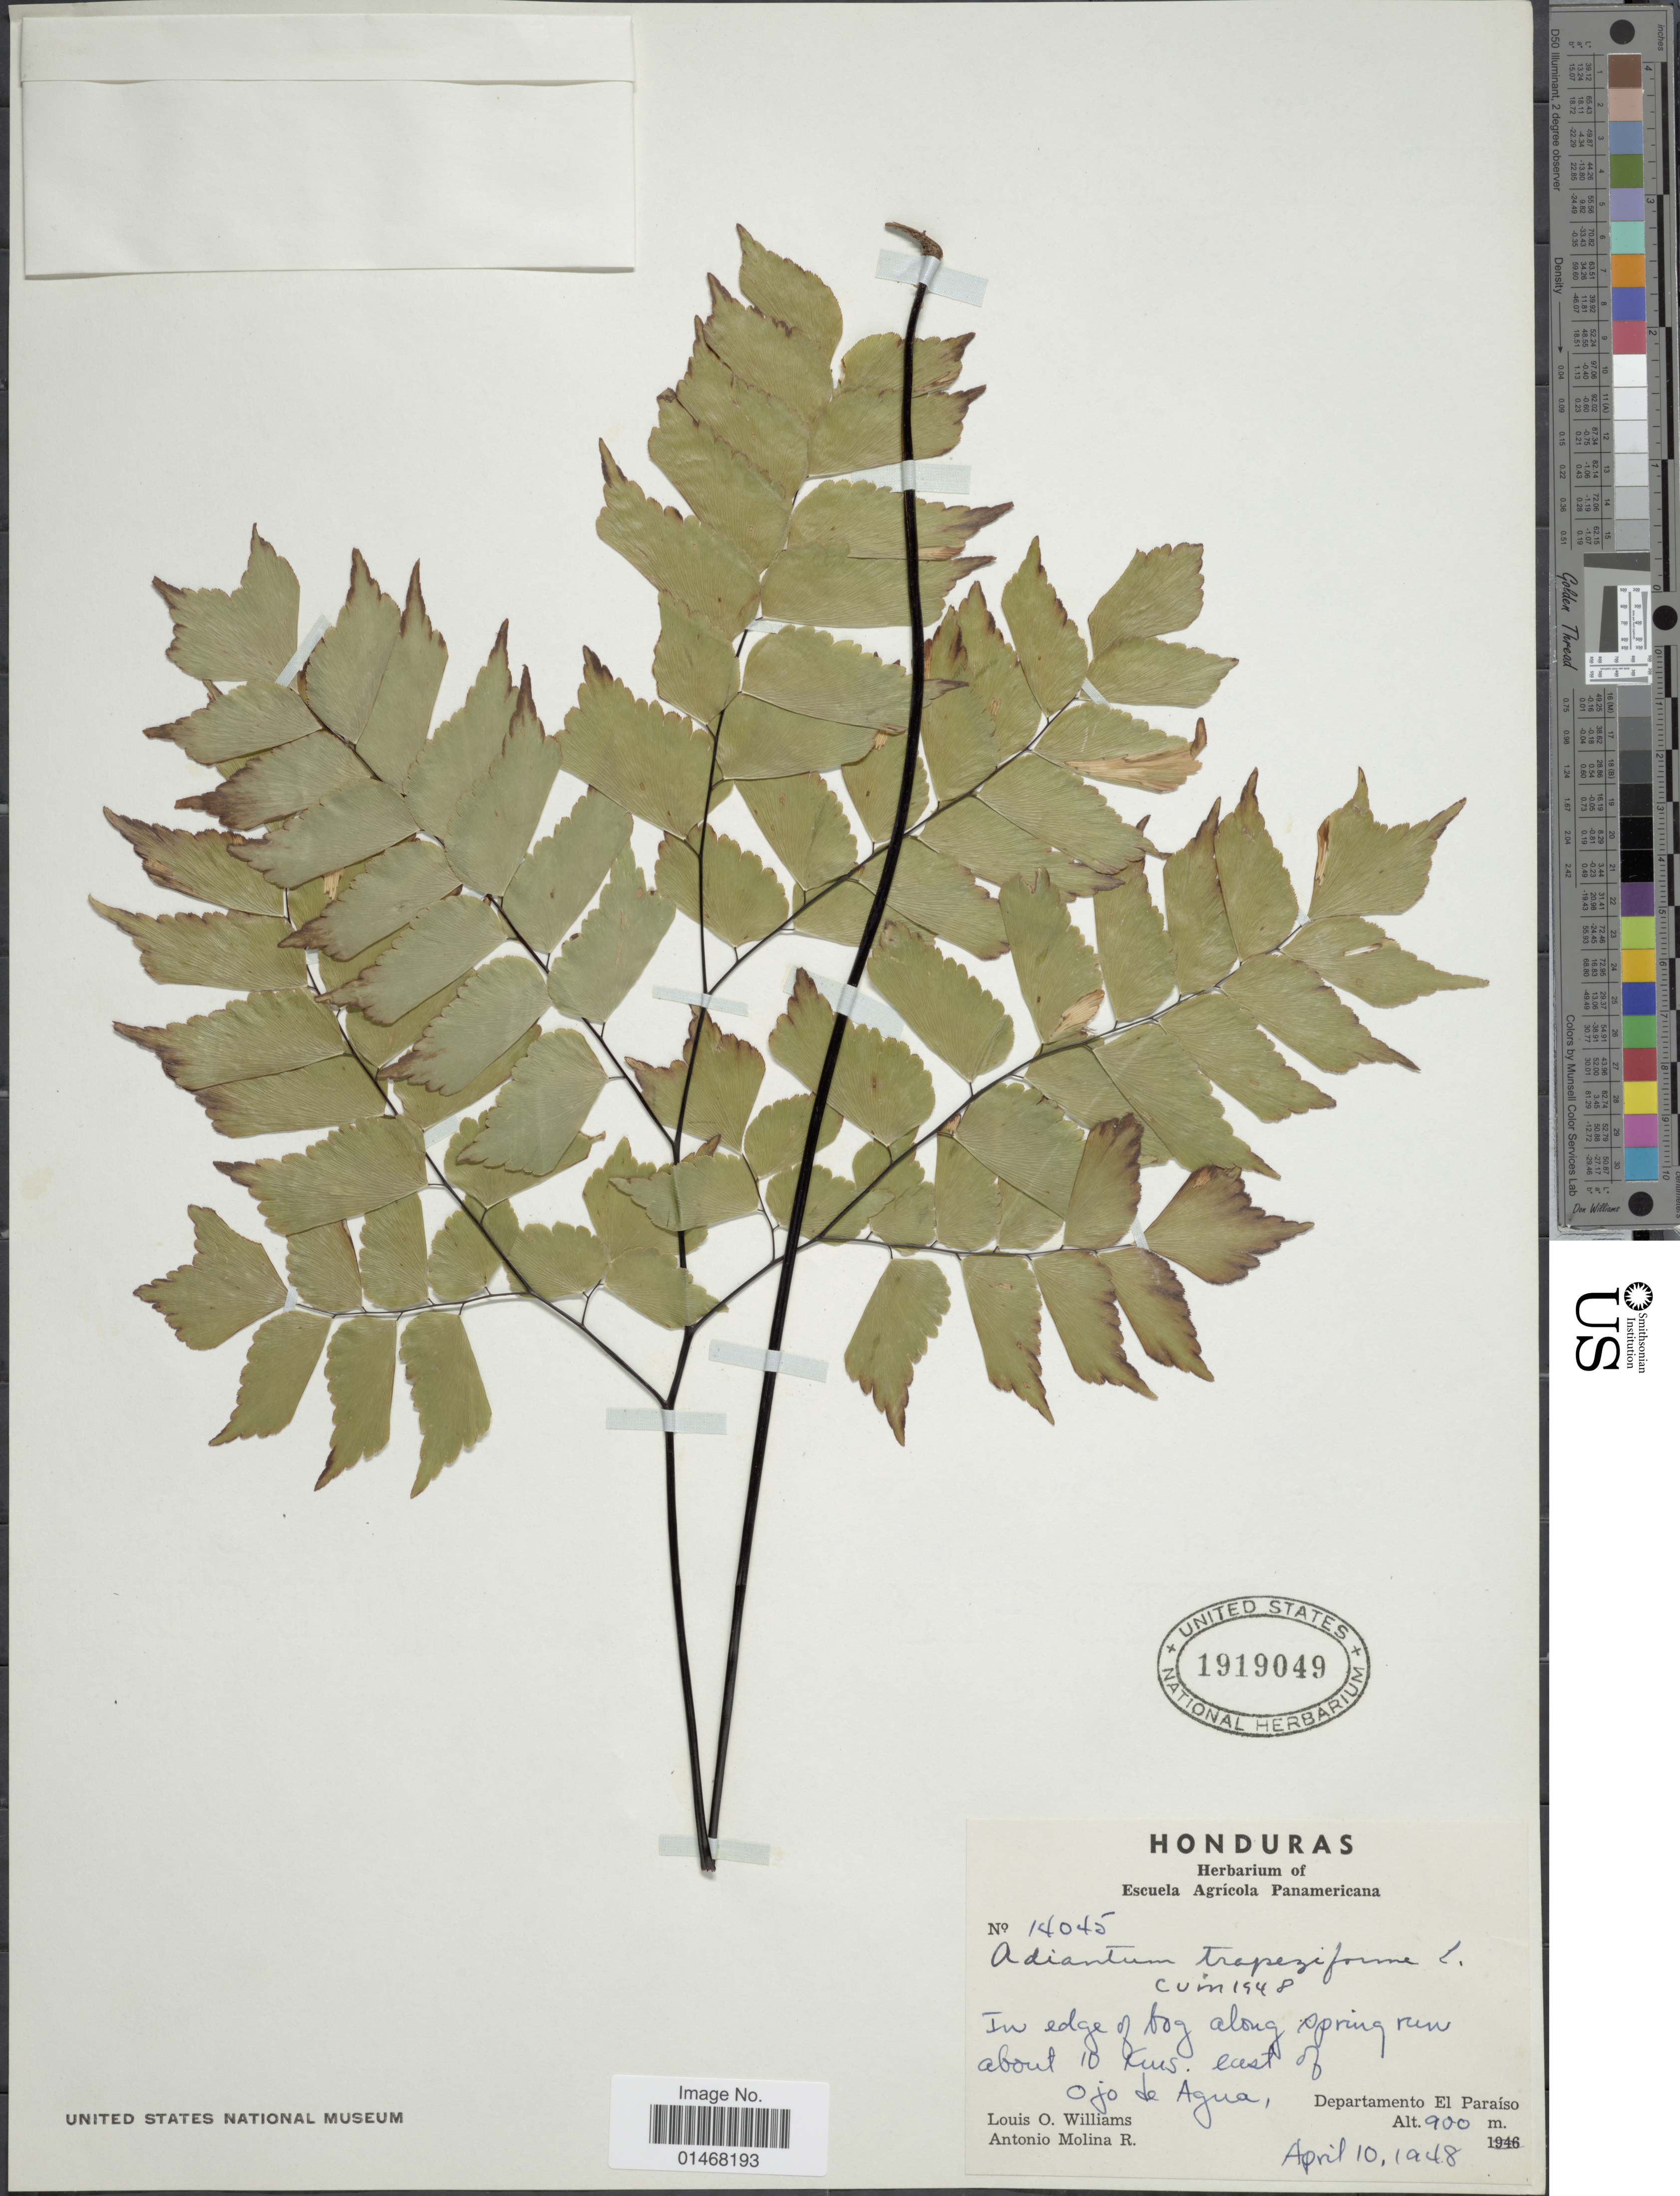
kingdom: Plantae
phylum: Tracheophyta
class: Polypodiopsida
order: Polypodiales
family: Pteridaceae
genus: Adiantum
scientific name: Adiantum trapeziforme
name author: L.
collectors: L. O. Williams & A. Molina R.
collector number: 14045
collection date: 1948-04-10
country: Honduras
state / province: El Paraíso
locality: In edge of bog along sprug run about 10 Kuis east of Ojo de Agua,Department El Paraiso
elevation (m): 900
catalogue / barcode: US 1919049